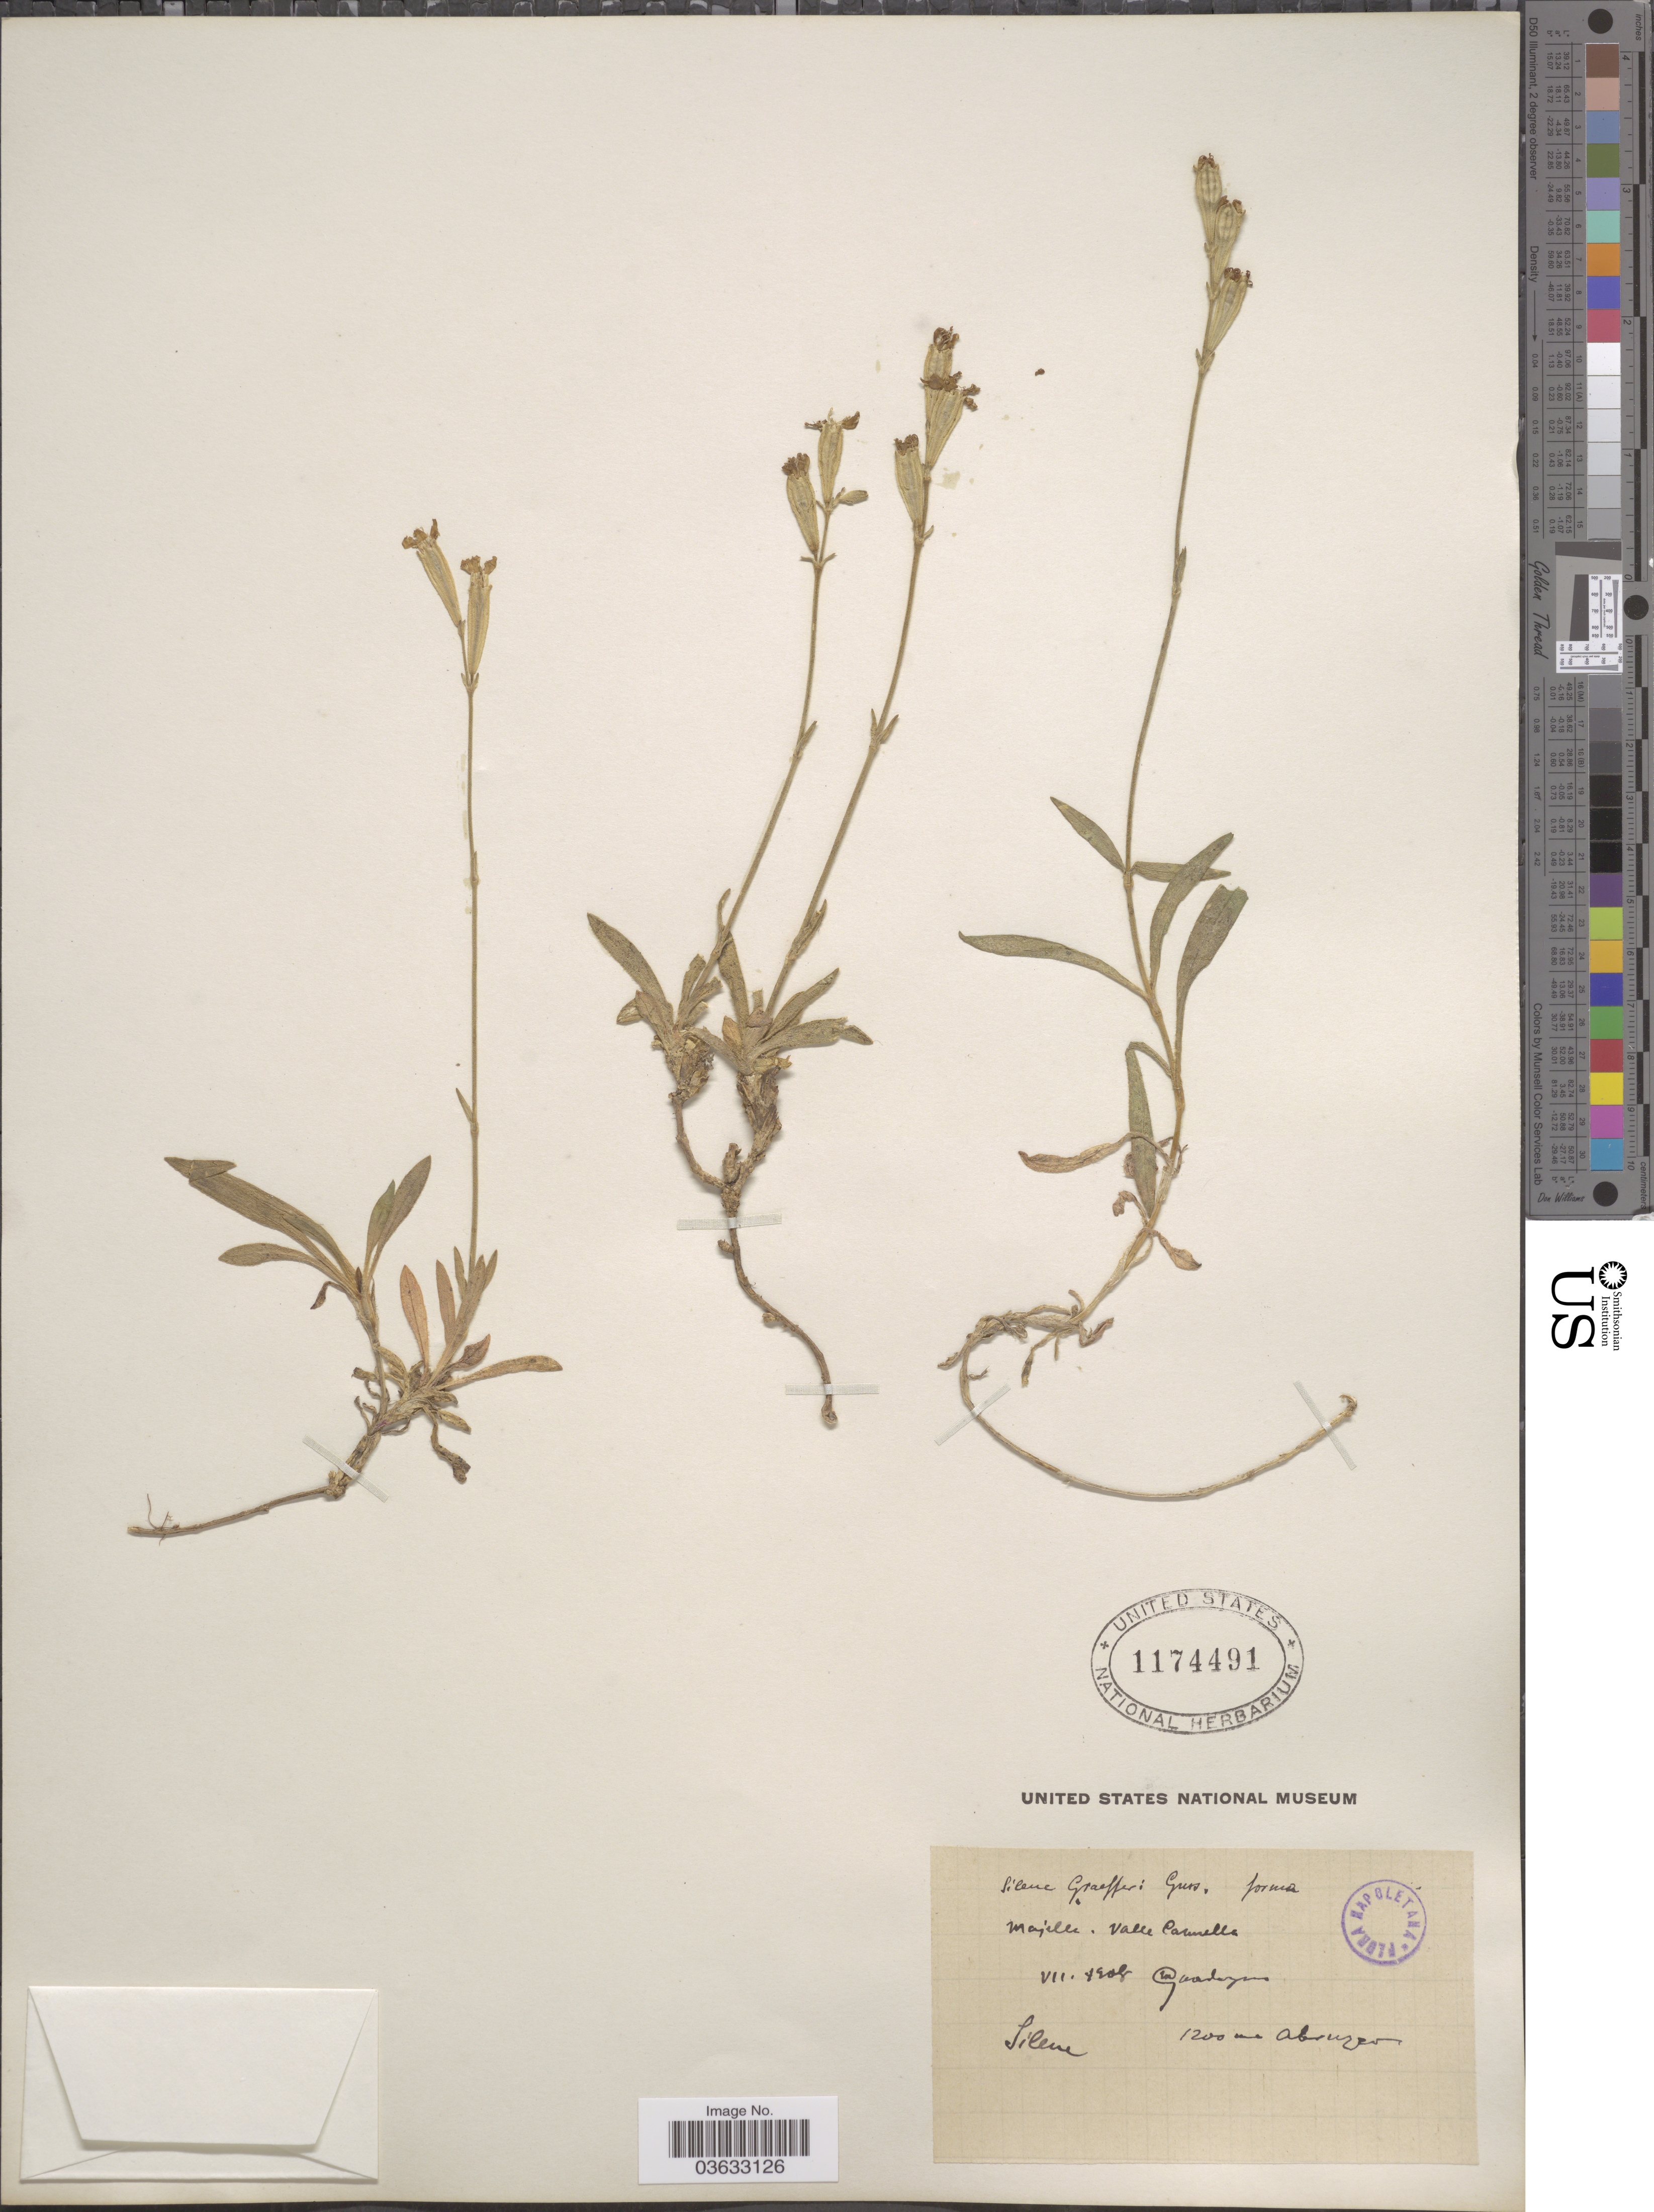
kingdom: Plantae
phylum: Tracheophyta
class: Magnoliopsida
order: Caryophyllales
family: Caryophyllaceae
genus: Silene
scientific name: Silene graefferi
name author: Gussone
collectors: Gandoger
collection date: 1908-07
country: Italy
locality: Majelle. Valle Carmella [interpreted]. Abruzzo.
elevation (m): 1200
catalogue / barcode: US 1174491